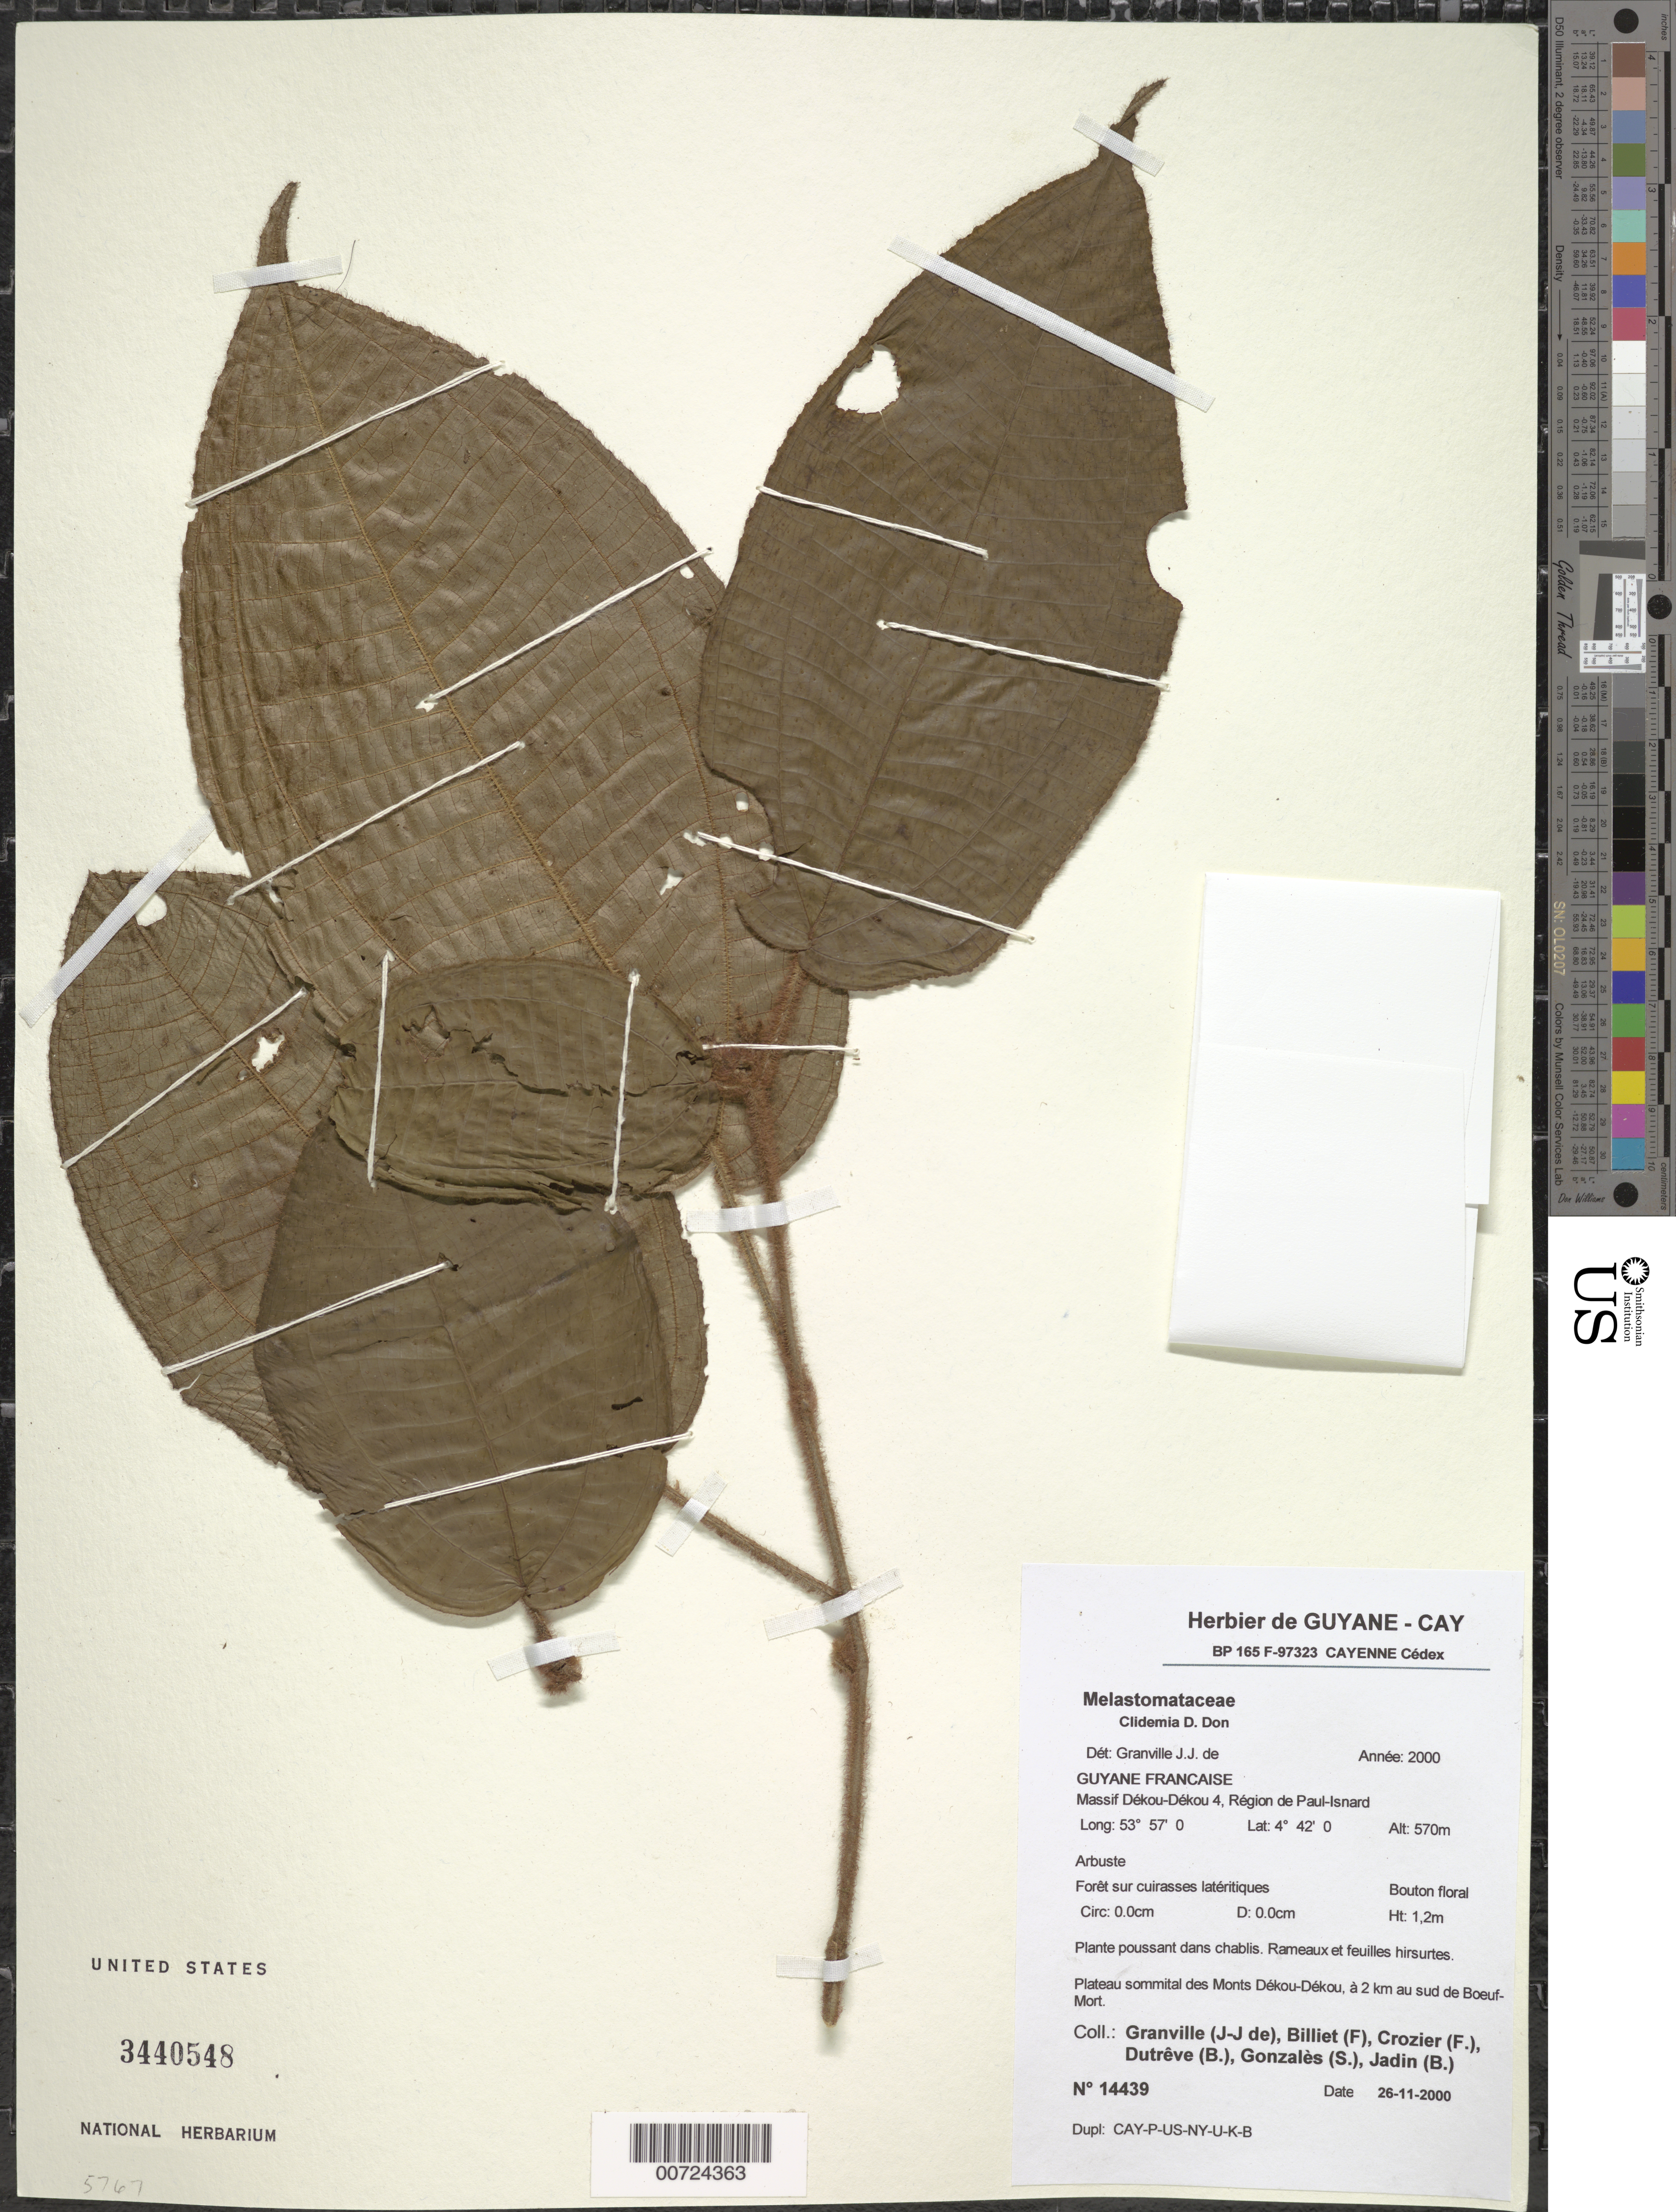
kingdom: Plantae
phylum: Tracheophyta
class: Magnoliopsida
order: Myrtales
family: Melastomataceae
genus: Clidemia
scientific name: Clidemia sp.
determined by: Granville, J. J. de, (CAY), Institut de Recherche pour le Developpement (IRD) (FRENCH GUIANA)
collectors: J.-J. de Granville, F. Billiet, F. Crozier, B. Dutrêve, S. Gonzales & B. Jadin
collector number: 14439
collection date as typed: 26-Nov-00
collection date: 2000-11-26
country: French Guiana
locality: Massif Dékou-Dékou 4, région de Paul-Isnard; plateau sommital des Monts Dékou-Dékou, à 2 km au sud de Boeuf-Mort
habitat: Forest on laterite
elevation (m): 570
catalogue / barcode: US 3440548